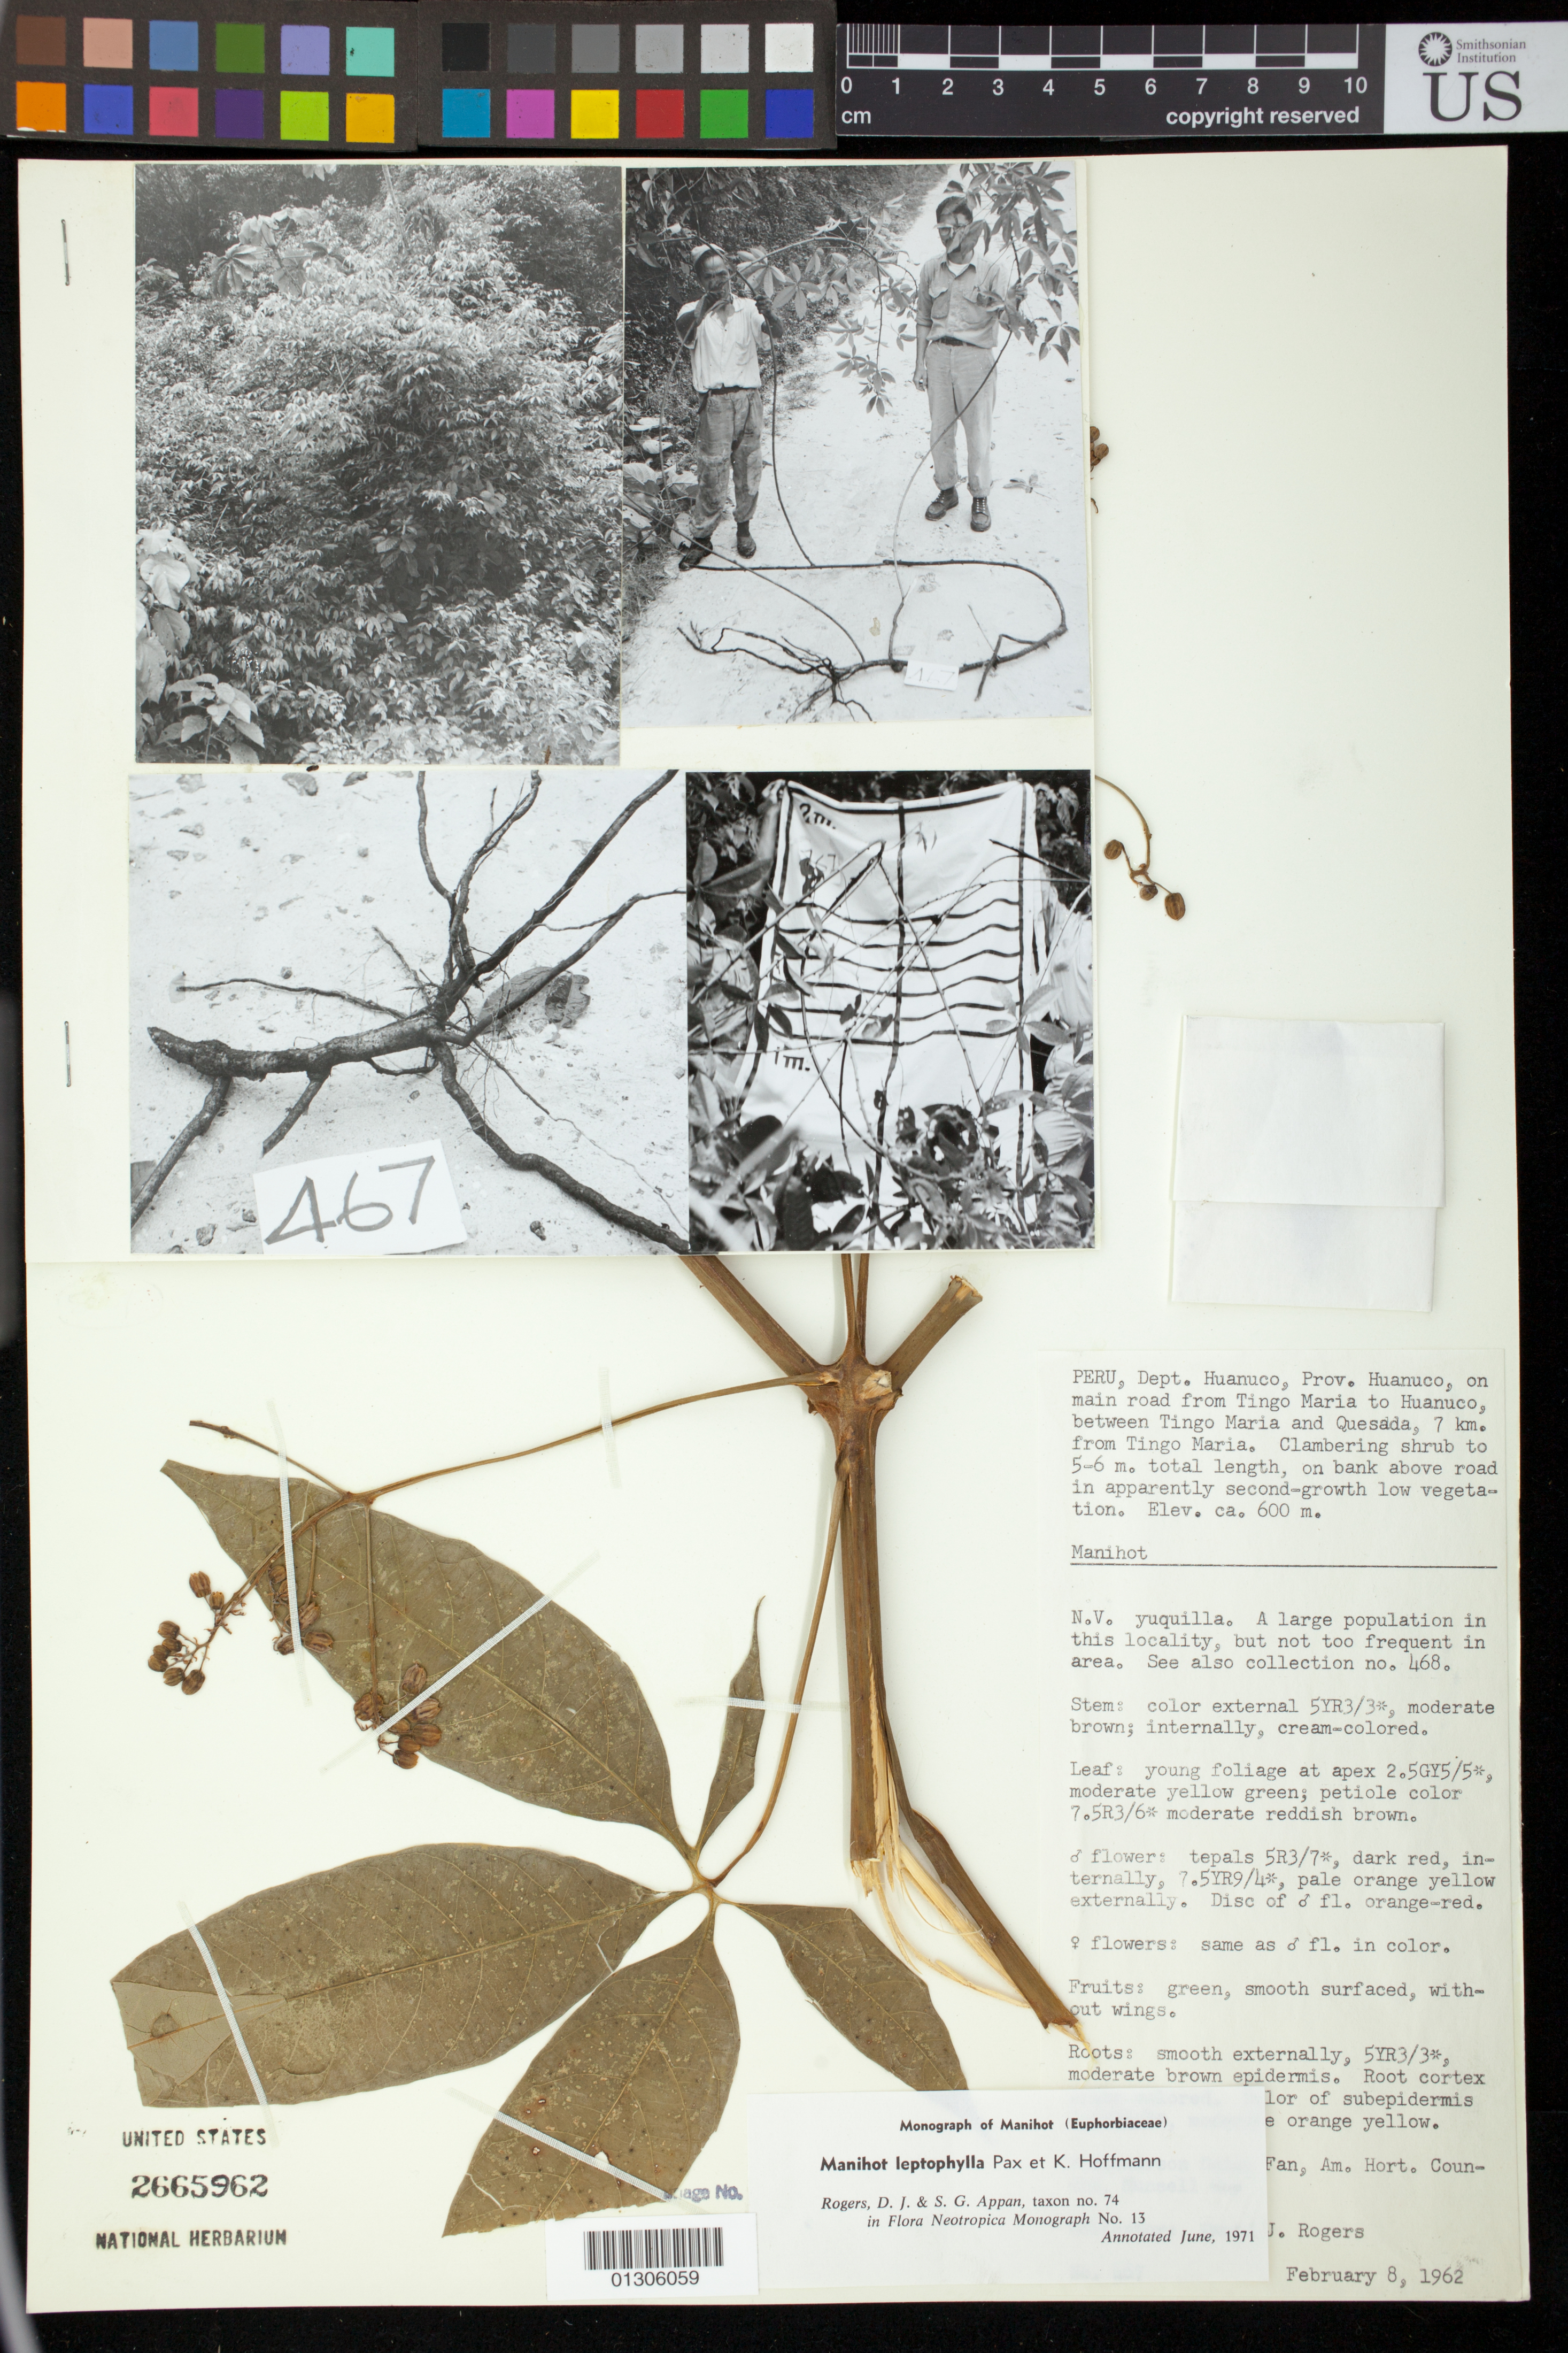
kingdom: Plantae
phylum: Tracheophyta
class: Magnoliopsida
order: Malpighiales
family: Euphorbiaceae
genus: Manihot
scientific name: Manihot leptophylla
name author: Pax in Engl.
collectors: Rogers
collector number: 467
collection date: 1962-08-02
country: Peru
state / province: Huánuco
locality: on main road from Tingo Maria to Huanuco, between Tingo Maria and Quesada, 7 km from Tingo Maria.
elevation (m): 600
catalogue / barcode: US 2665962